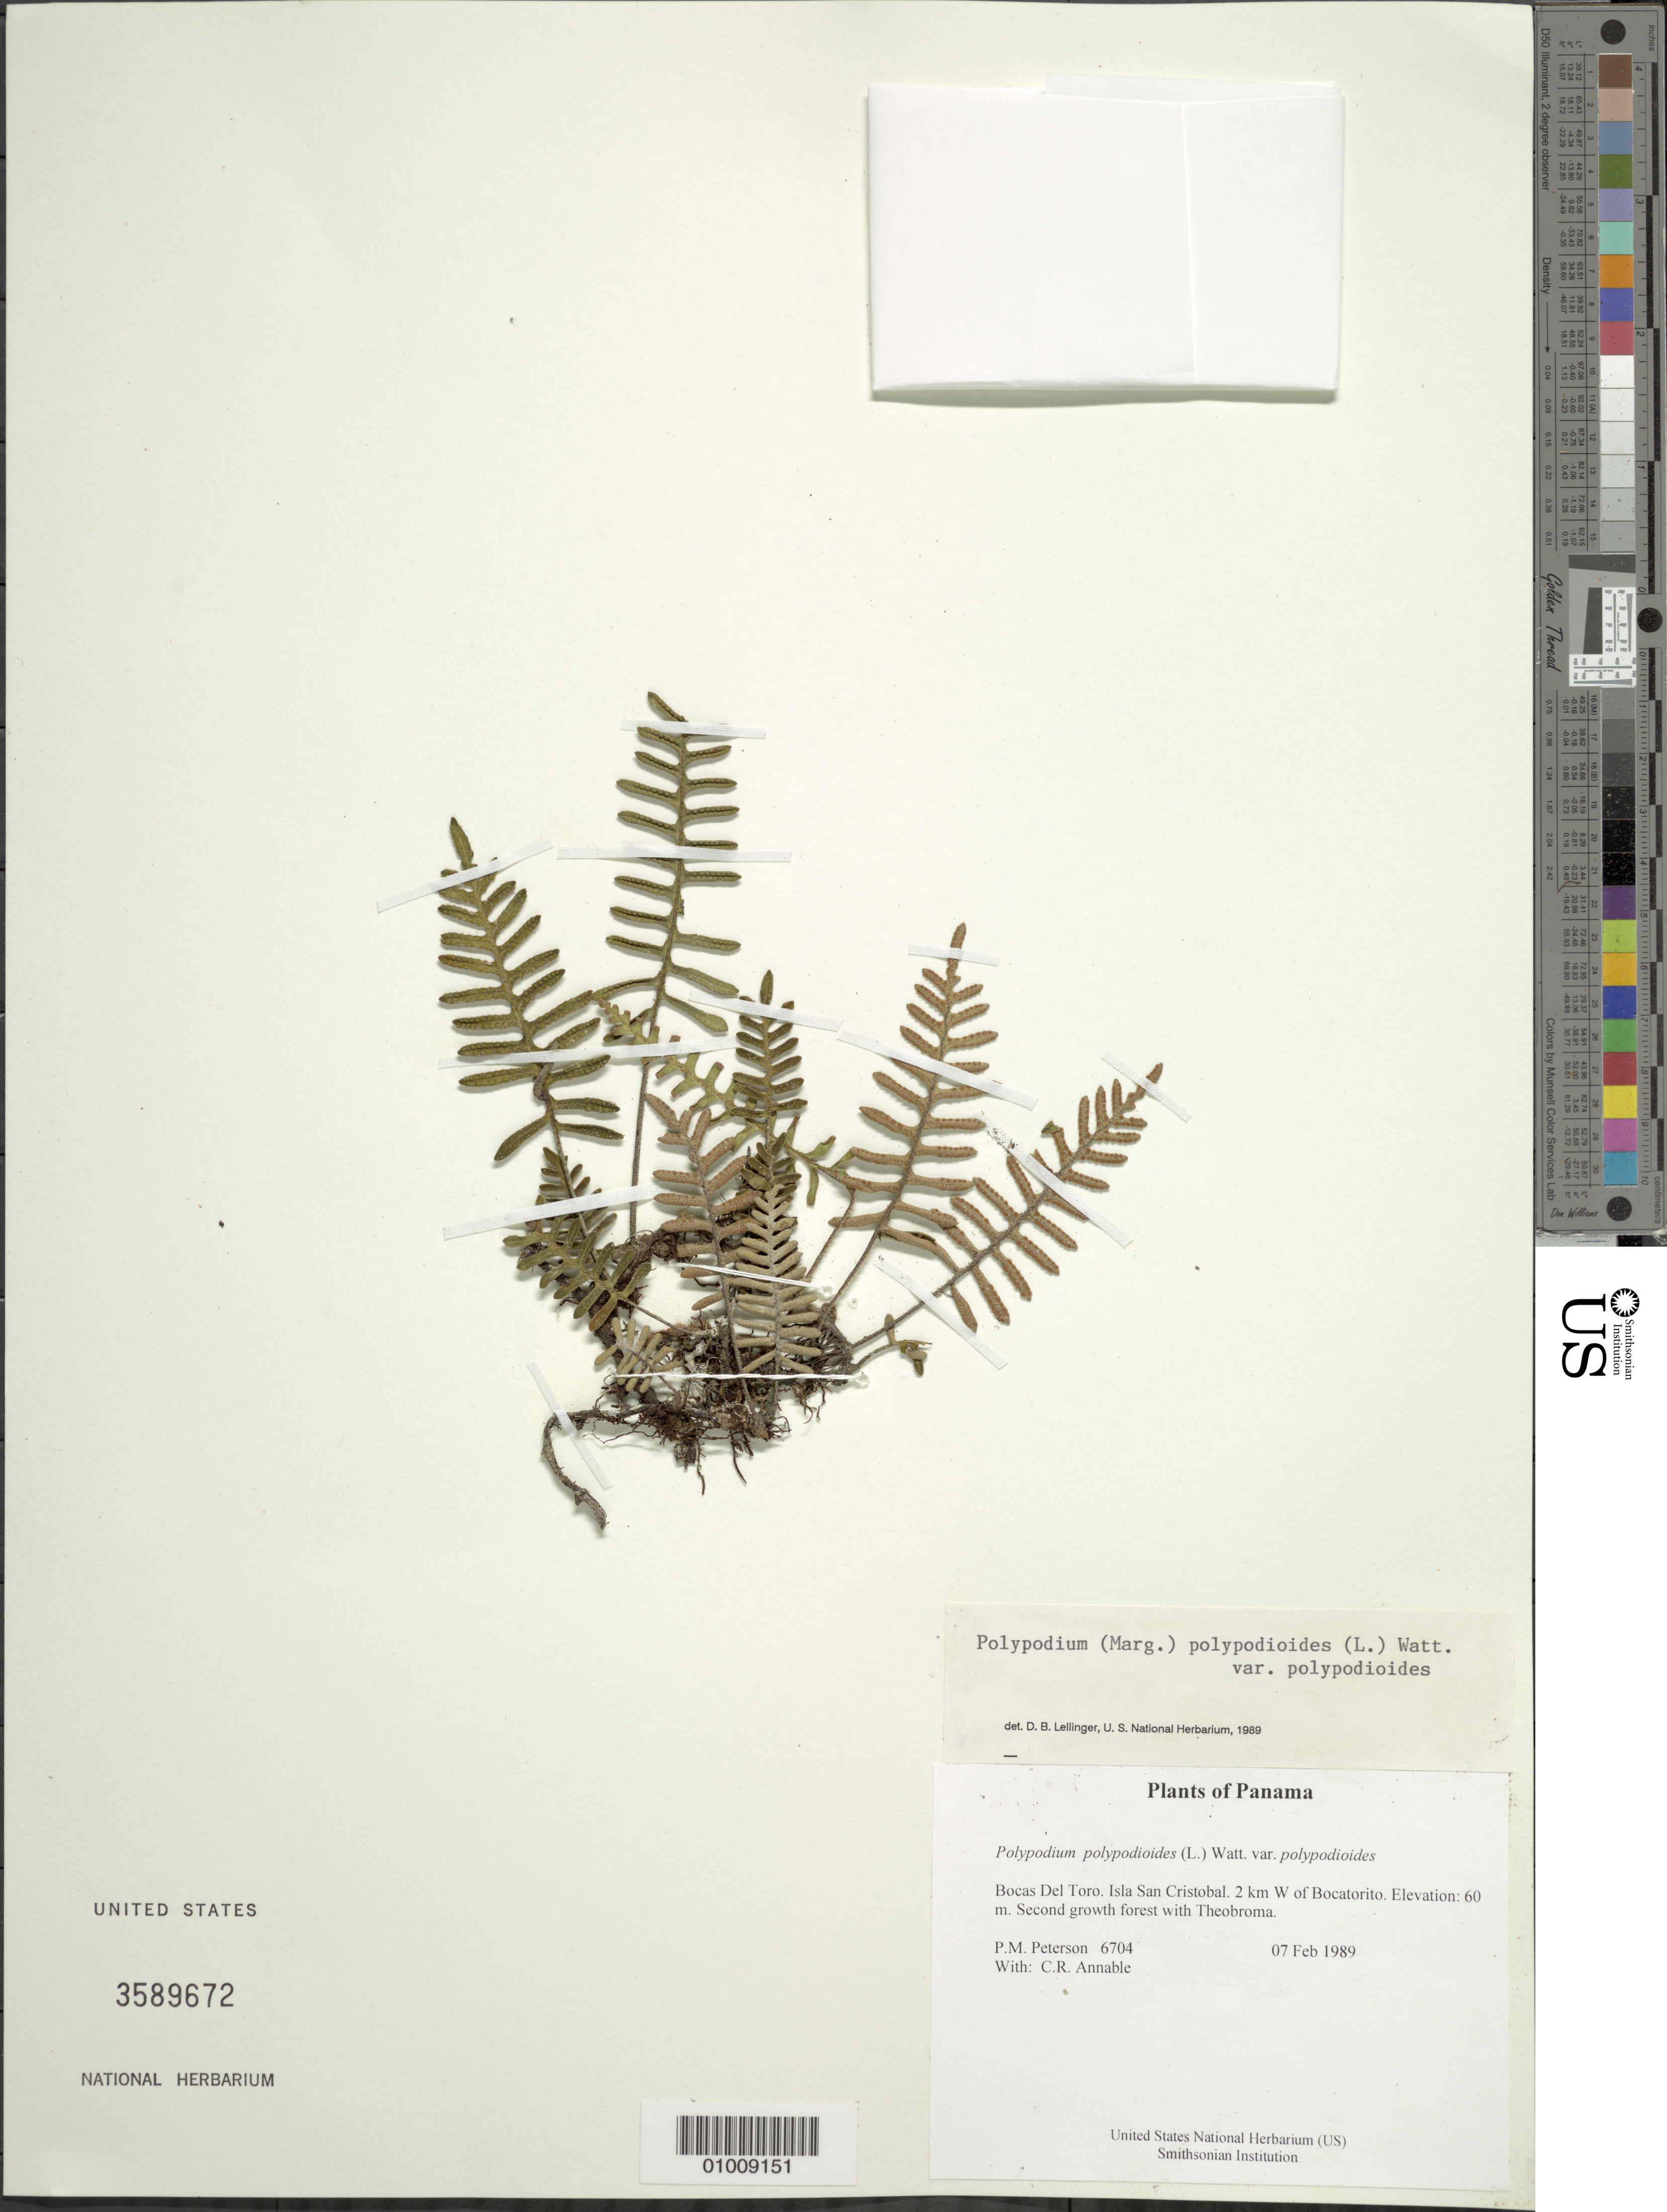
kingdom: Plantae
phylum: Tracheophyta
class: Polypodiopsida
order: Polypodiales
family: Polypodiaceae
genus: Pleopeltis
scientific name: Pleopeltis polypodioides var. acicularis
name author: (Weath.) E.G. Andrews & Windham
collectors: P. M. Peterson & C. R. Annable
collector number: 06704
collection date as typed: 07 Feb 1989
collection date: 1989-02-07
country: Panama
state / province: Bocas del Toro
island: San Cristobal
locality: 2 km W of Bocatorito.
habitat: Second growth forest with Theobroma.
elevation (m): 60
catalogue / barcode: US 3589672